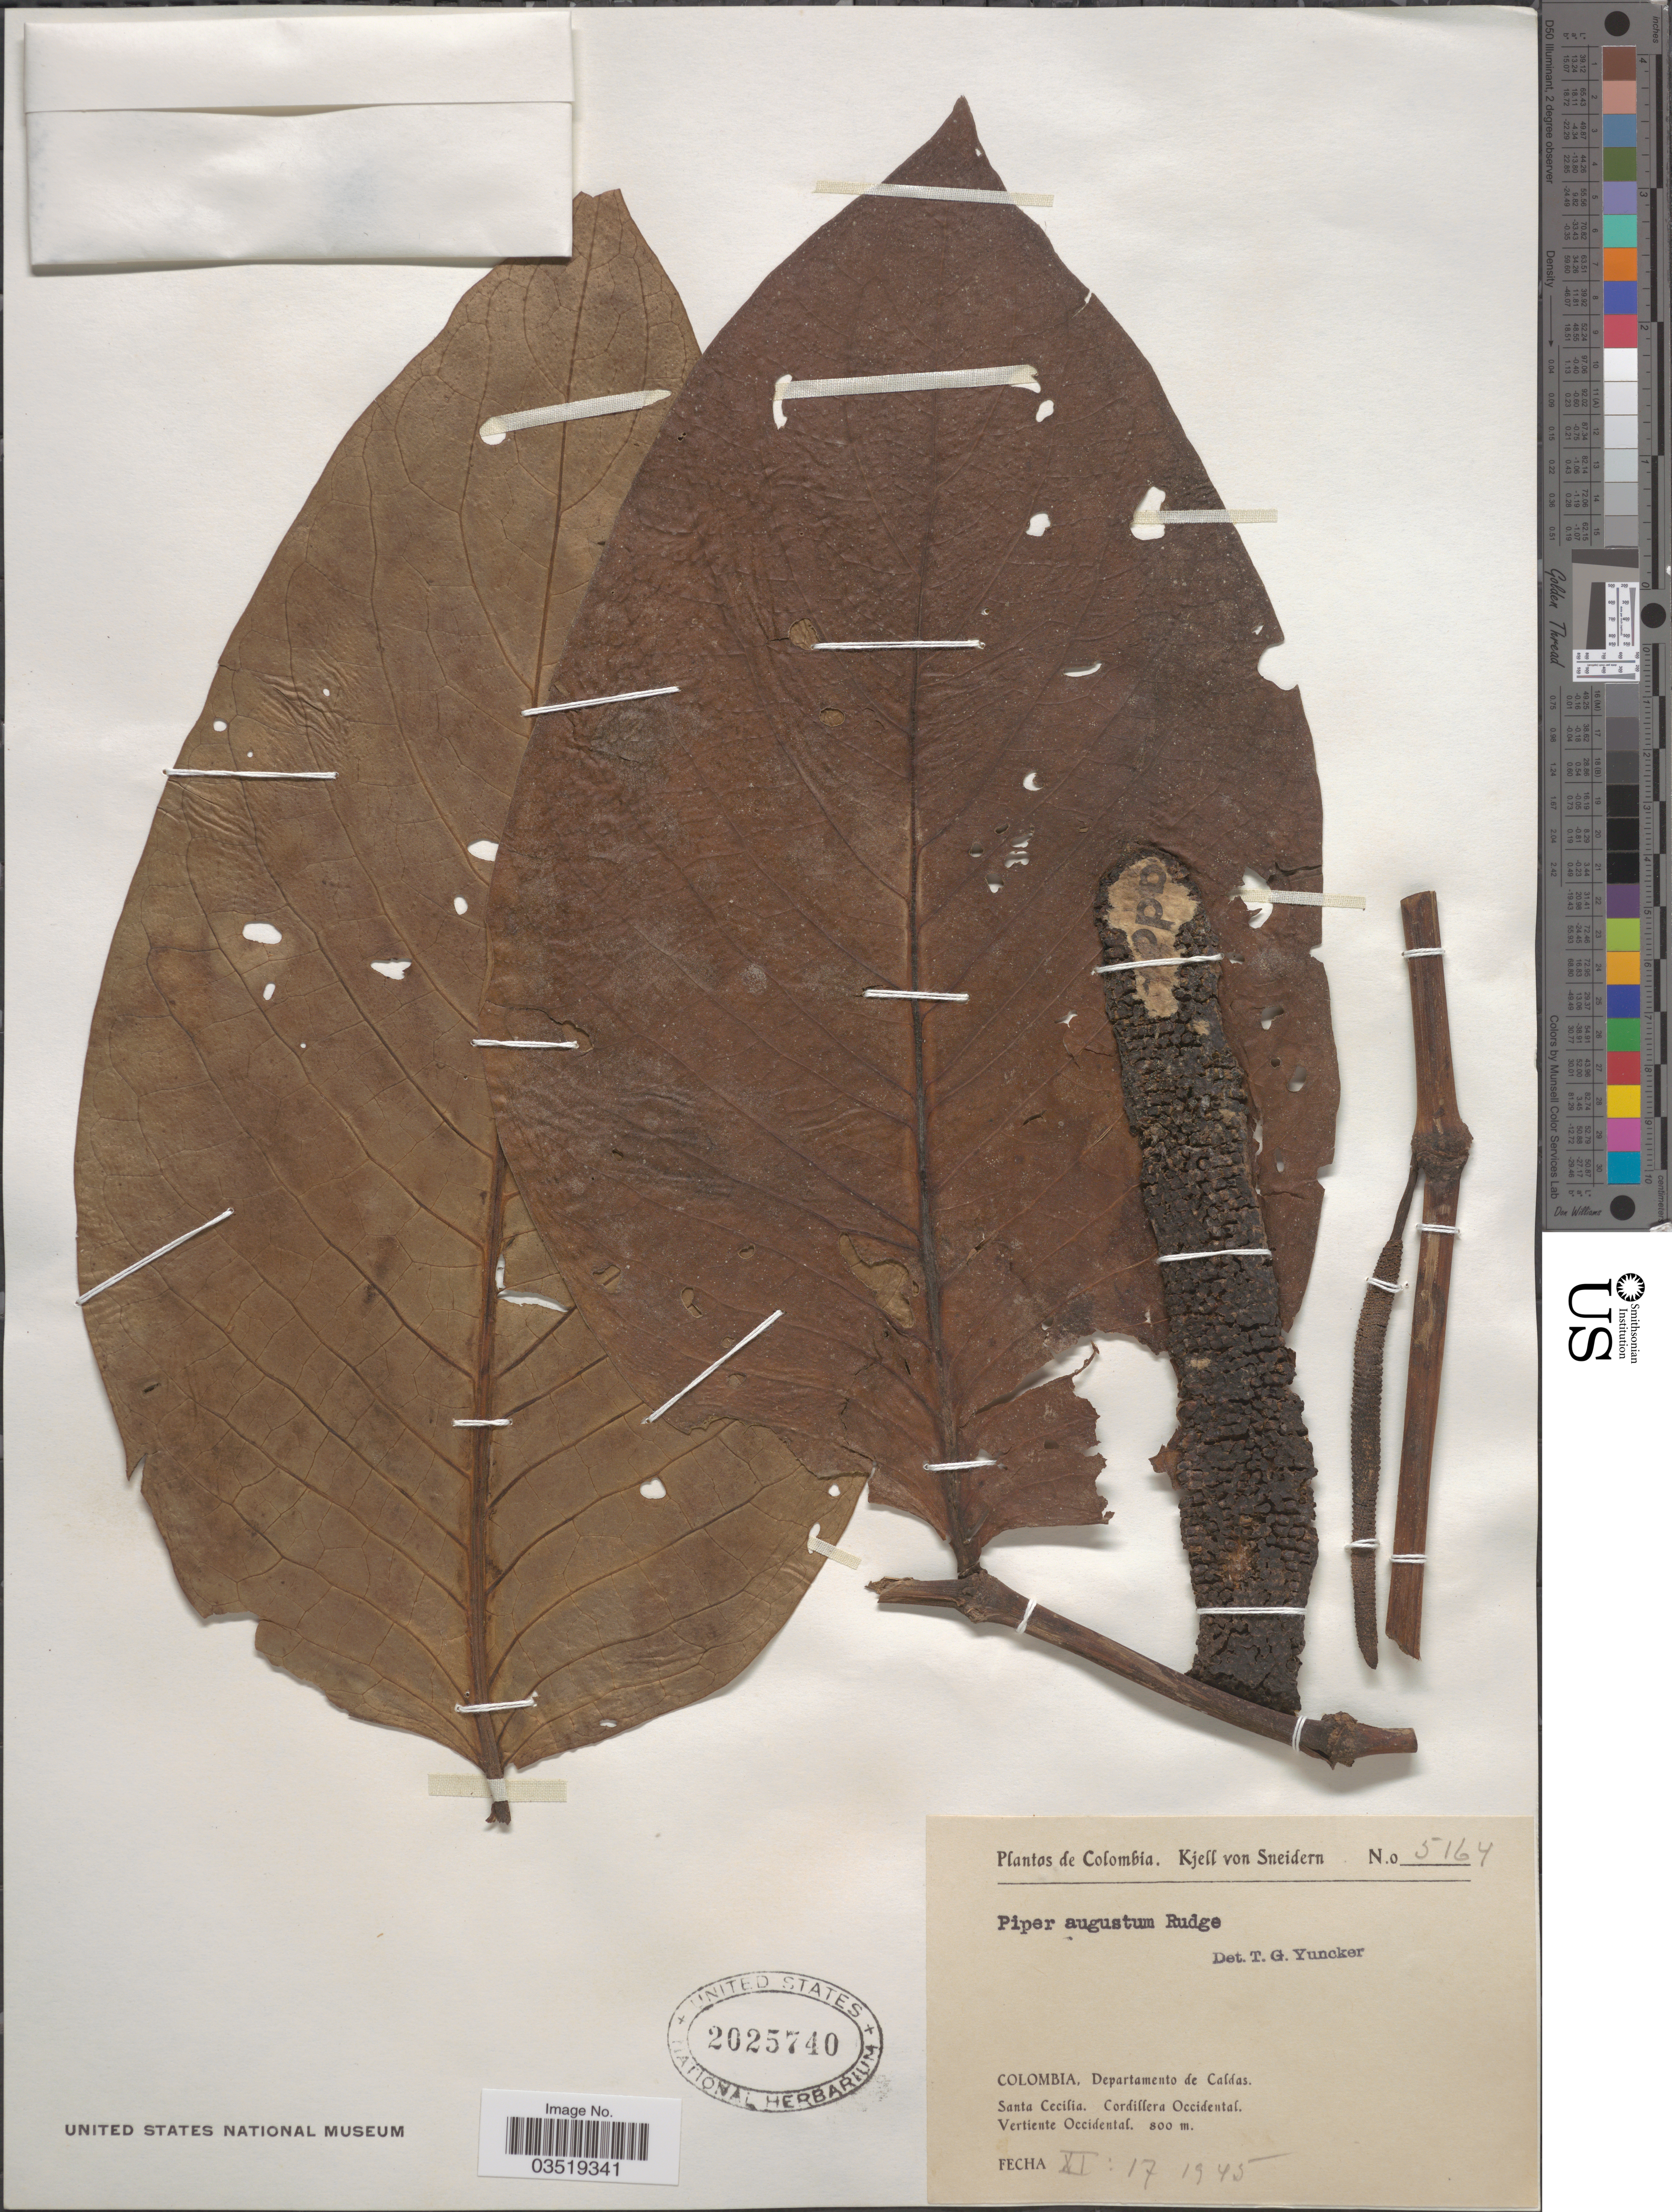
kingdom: Plantae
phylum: Tracheophyta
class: Magnoliopsida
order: Piperales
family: Piperaceae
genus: Piper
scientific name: Piper augustum var. augustum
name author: Rudge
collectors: K. von Sneidern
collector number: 5164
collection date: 1945-11-17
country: Colombia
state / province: Caldas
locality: Departamento de Caldas. Santa Cecilia. Cordillera Occidental. Vertiente Occidental.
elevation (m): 800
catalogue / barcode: US 2025740